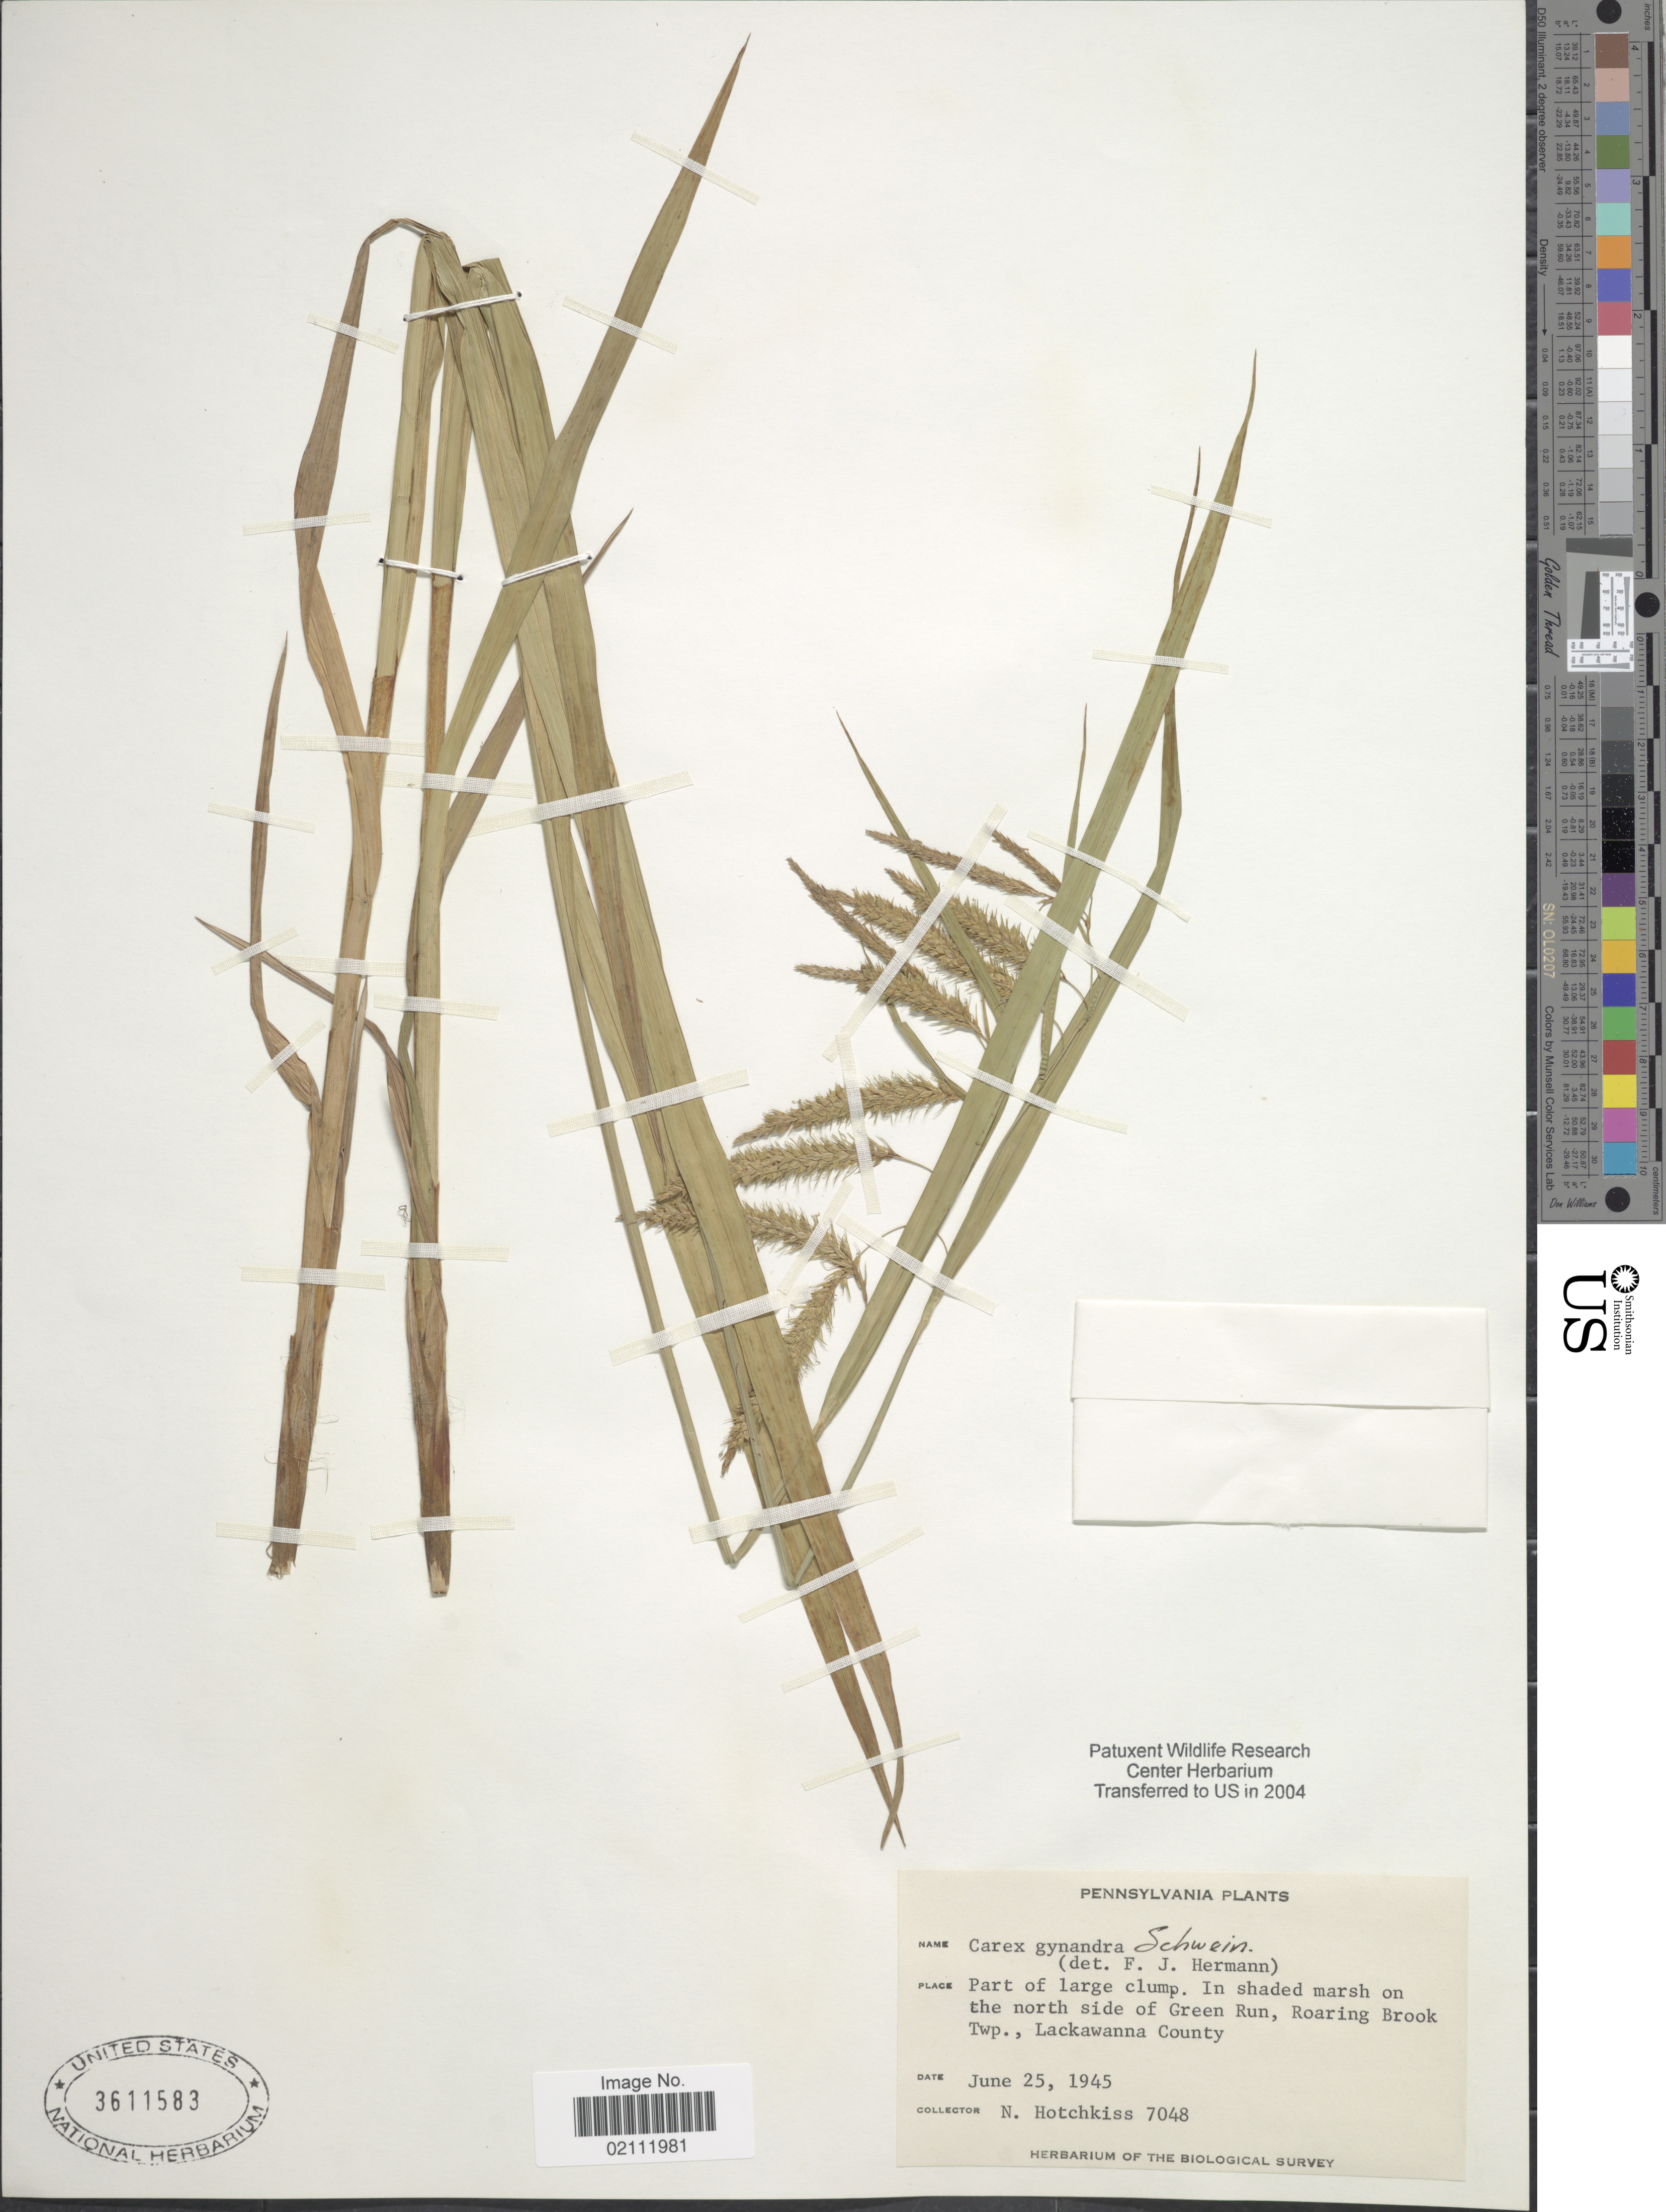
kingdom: Plantae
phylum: Tracheophyta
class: Liliopsida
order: Poales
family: Cyperaceae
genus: Carex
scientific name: Carex gynandra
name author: Schwein.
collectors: N. Hotchkiss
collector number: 7048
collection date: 1945-06-25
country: United States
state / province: Pennsylvania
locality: Part of large clump. In shaded marsh on the north side of Green Run, Roaring Brook Twp., Lackawanna County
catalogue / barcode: US 3611583